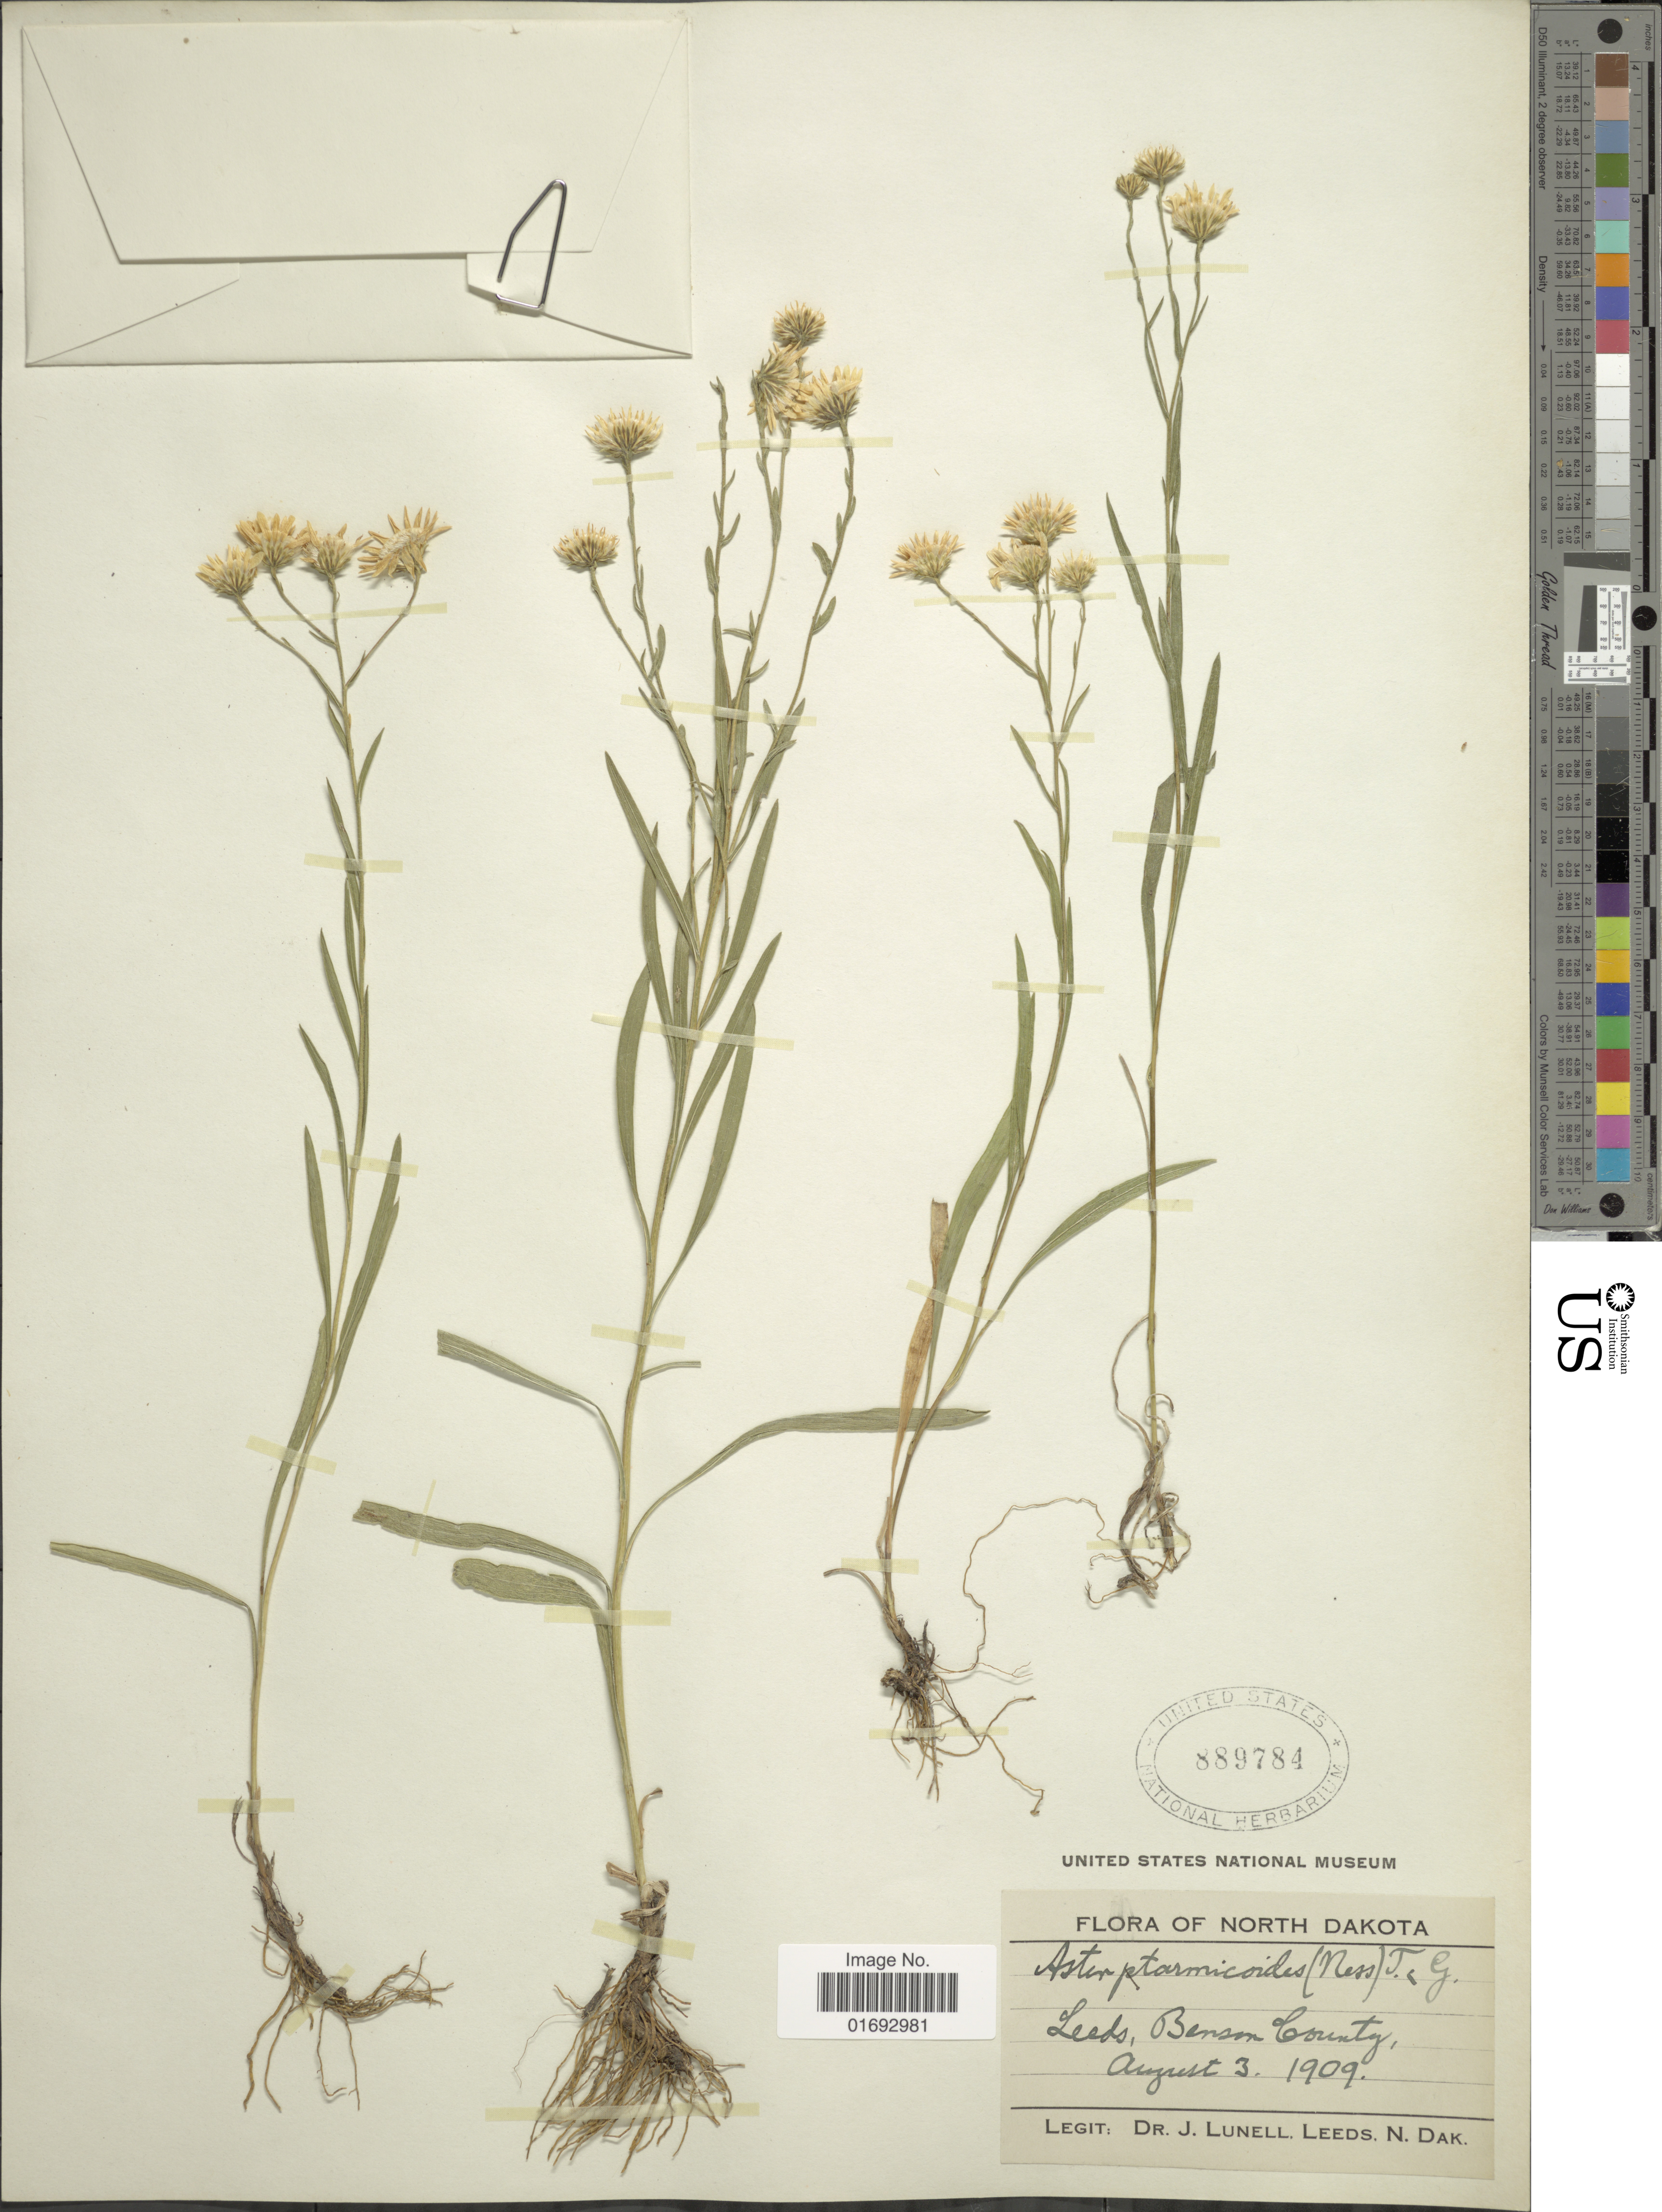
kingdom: Plantae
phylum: Tracheophyta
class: Magnoliopsida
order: Asterales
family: Asteraceae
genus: Oligoneuron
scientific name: Oligoneuron album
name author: (Nutt.) G.L. Nesom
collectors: J. Lunell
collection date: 1909-08-03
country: United States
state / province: North Dakota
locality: Leeds, Benson County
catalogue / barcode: US 889784